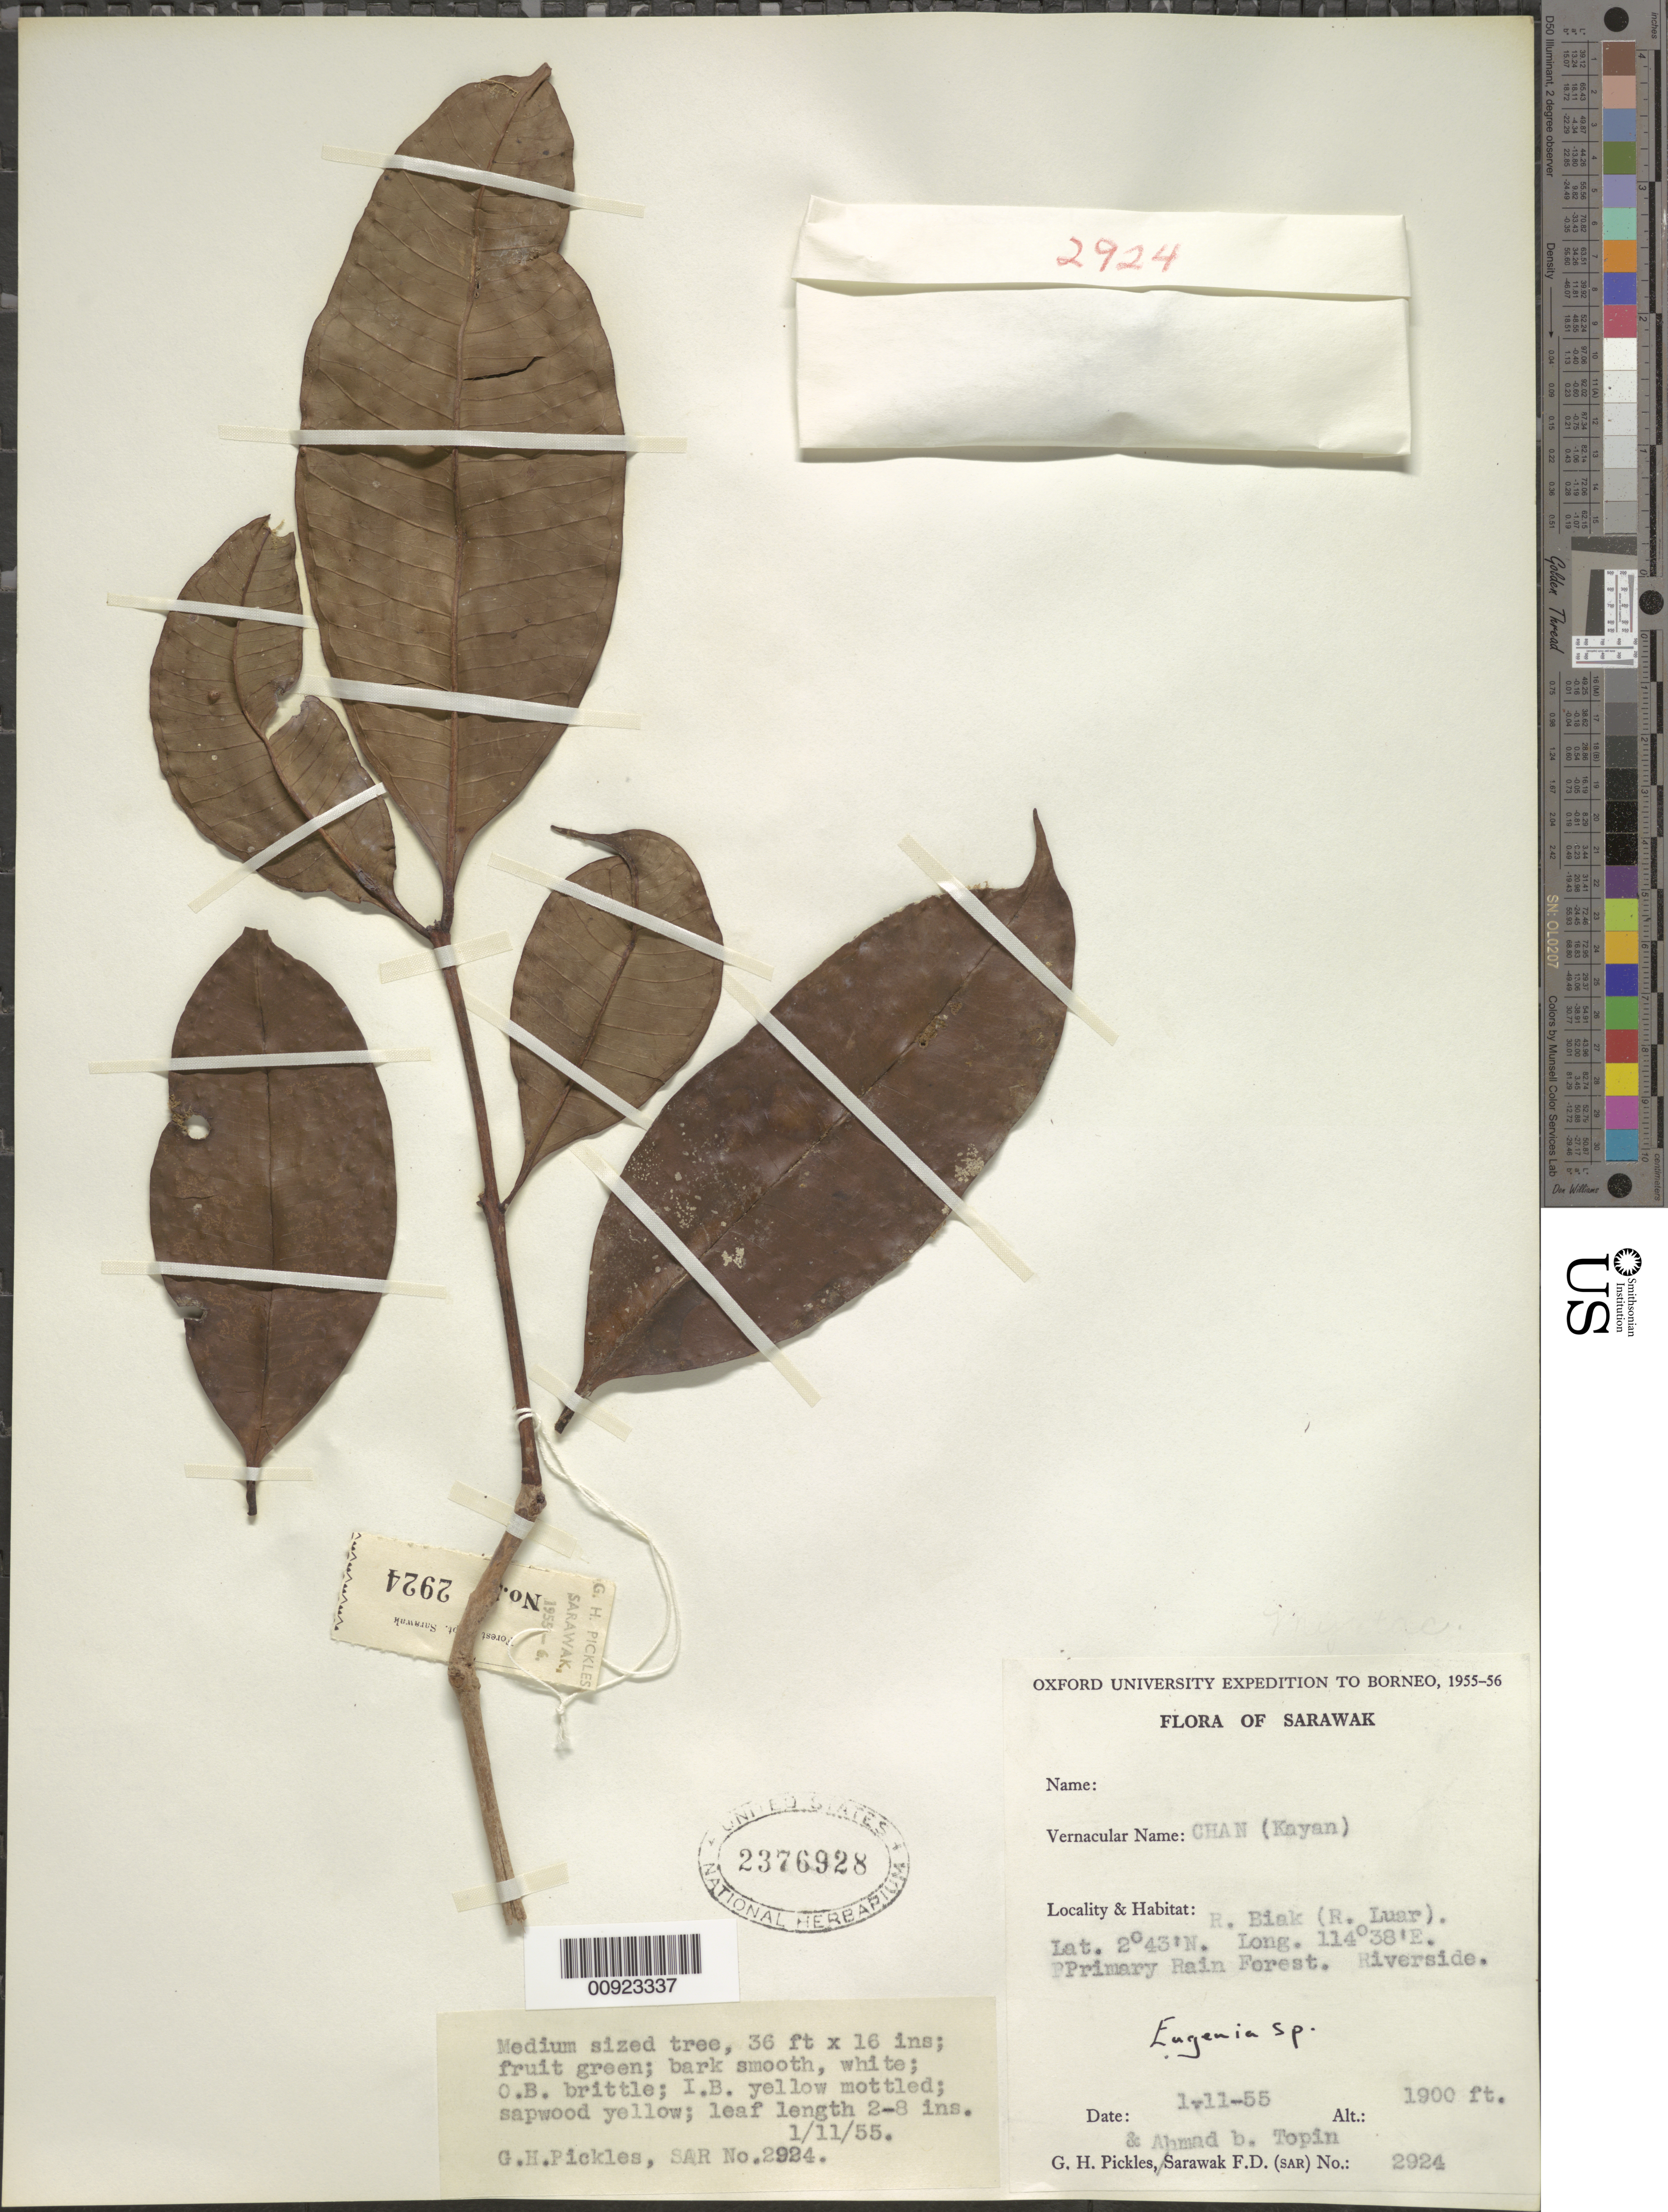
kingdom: Plantae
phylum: Tracheophyta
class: Magnoliopsida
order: Myrtales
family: Myrtaceae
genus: Eugenia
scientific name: Eugenia sp.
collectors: G. Pickles & A. Topin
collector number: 2924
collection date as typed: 11 Jan 1955 or 01 Nov 1955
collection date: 1955-01-11 or 1955-11-01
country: Malaysia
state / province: Sarawak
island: Borneo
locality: R. Biak (R. Luar), riverside.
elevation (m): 579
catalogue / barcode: US 2376928